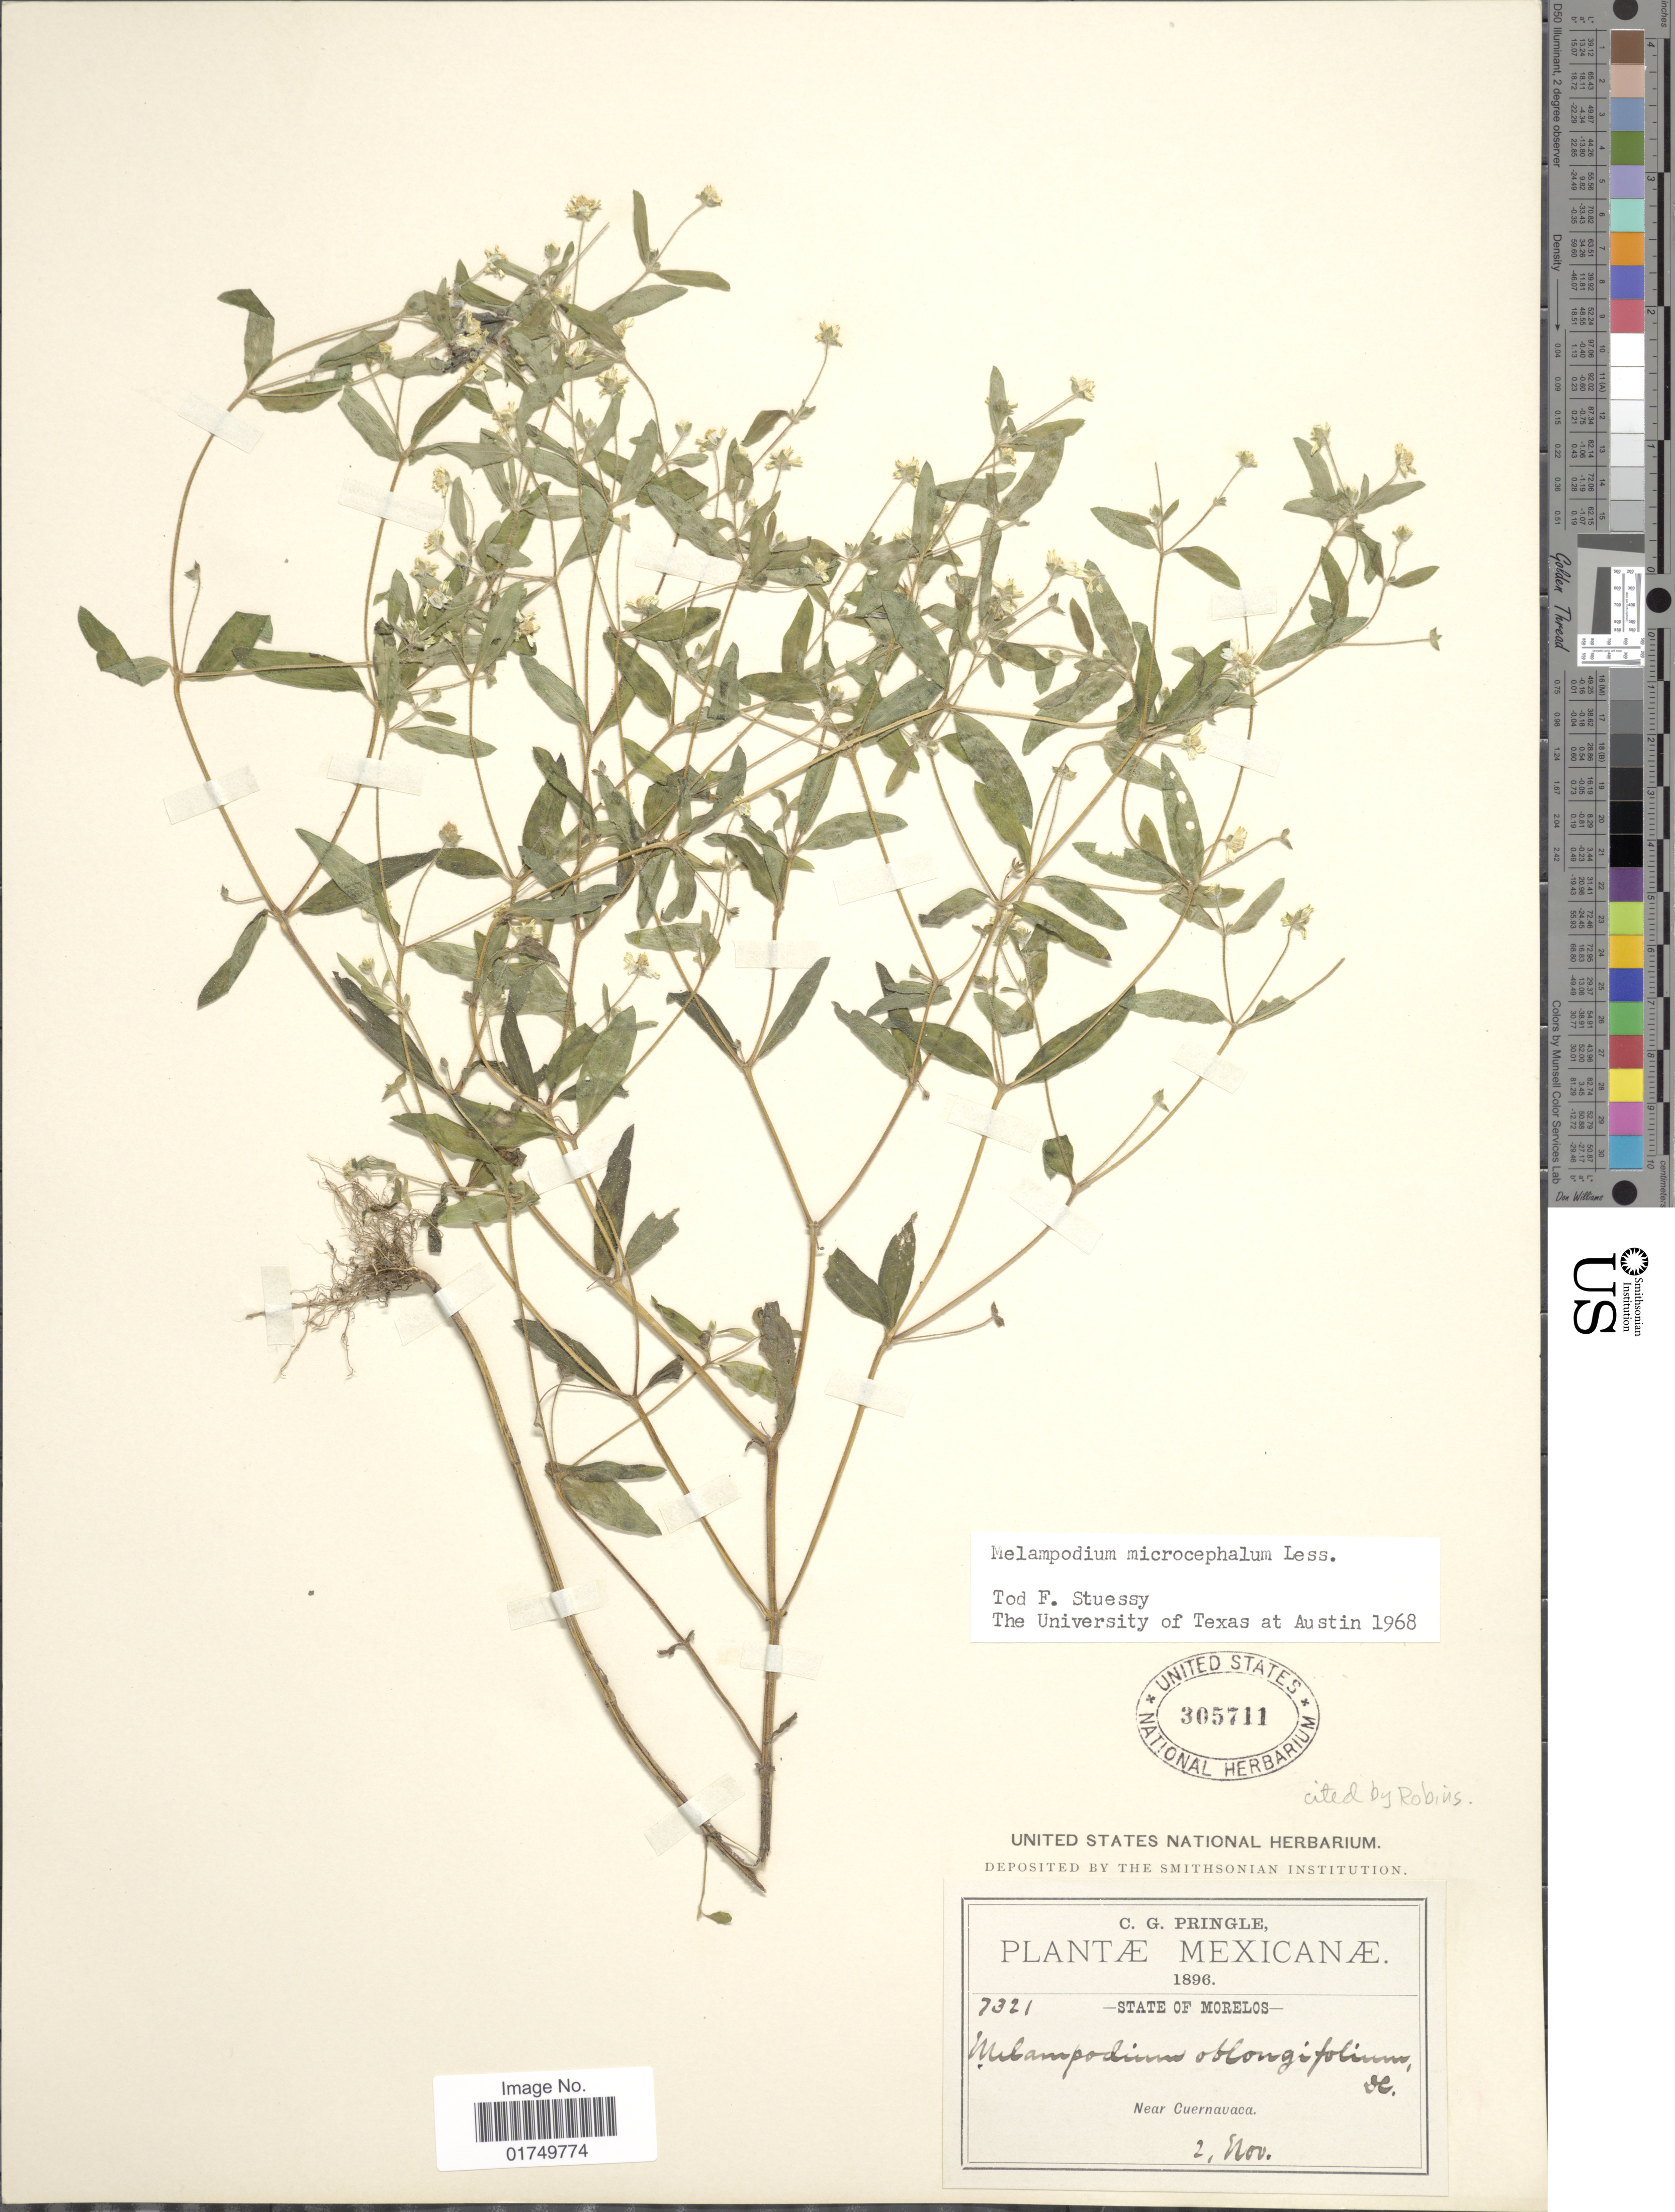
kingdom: Plantae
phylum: Tracheophyta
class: Magnoliopsida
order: Asterales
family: Asteraceae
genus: Melampodium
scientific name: Melampodium microcephalum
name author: Less.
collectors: C. G. Pringle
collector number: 7321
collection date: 1896-11-02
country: Mexico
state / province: Morelos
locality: Near Cuernavaca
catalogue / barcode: US 305711